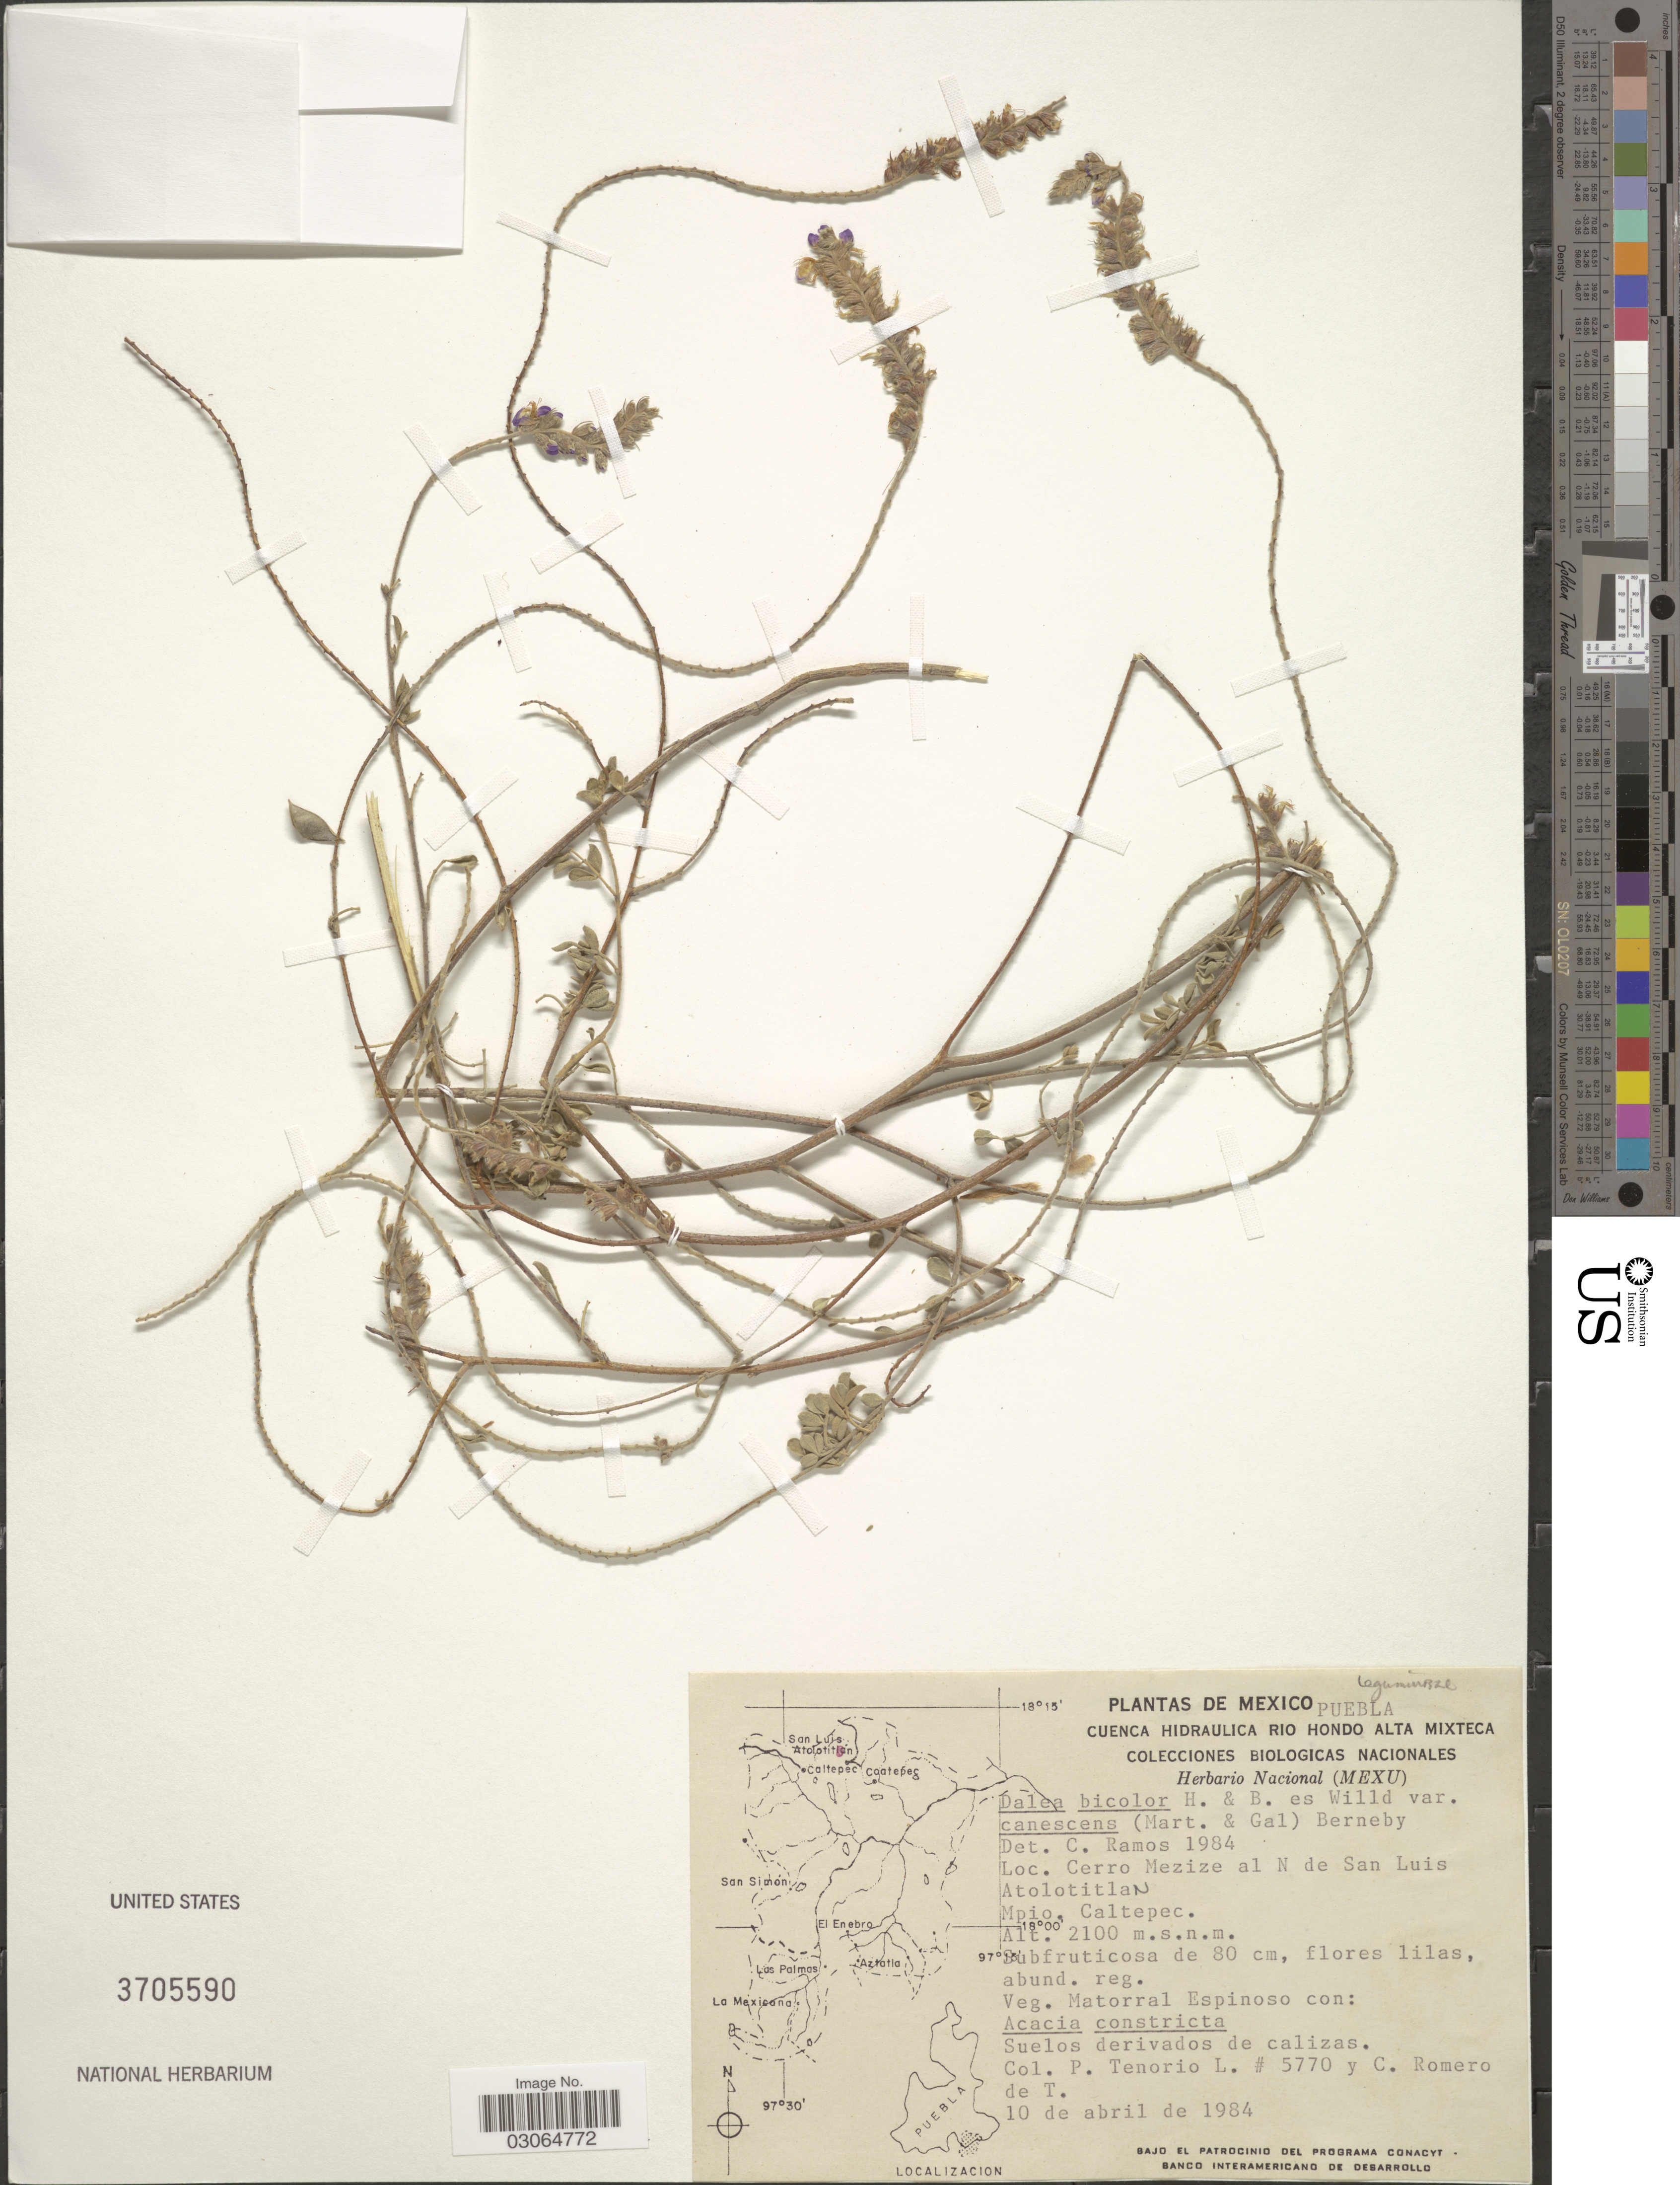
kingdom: Plantae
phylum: Tracheophyta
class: Magnoliopsida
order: Fabales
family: Fabaceae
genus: Dalea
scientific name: Dalea bicolor var. canescens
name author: (M. Martens & Galeotti) Barneby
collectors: P. Tenorio L. & C. Romero de T.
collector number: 5770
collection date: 1984-04-10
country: Mexico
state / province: Puebla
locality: Cerro Mezize al N de San Luis Atolotitlan. Mpio. Caltepec.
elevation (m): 2100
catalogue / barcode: US 2705590